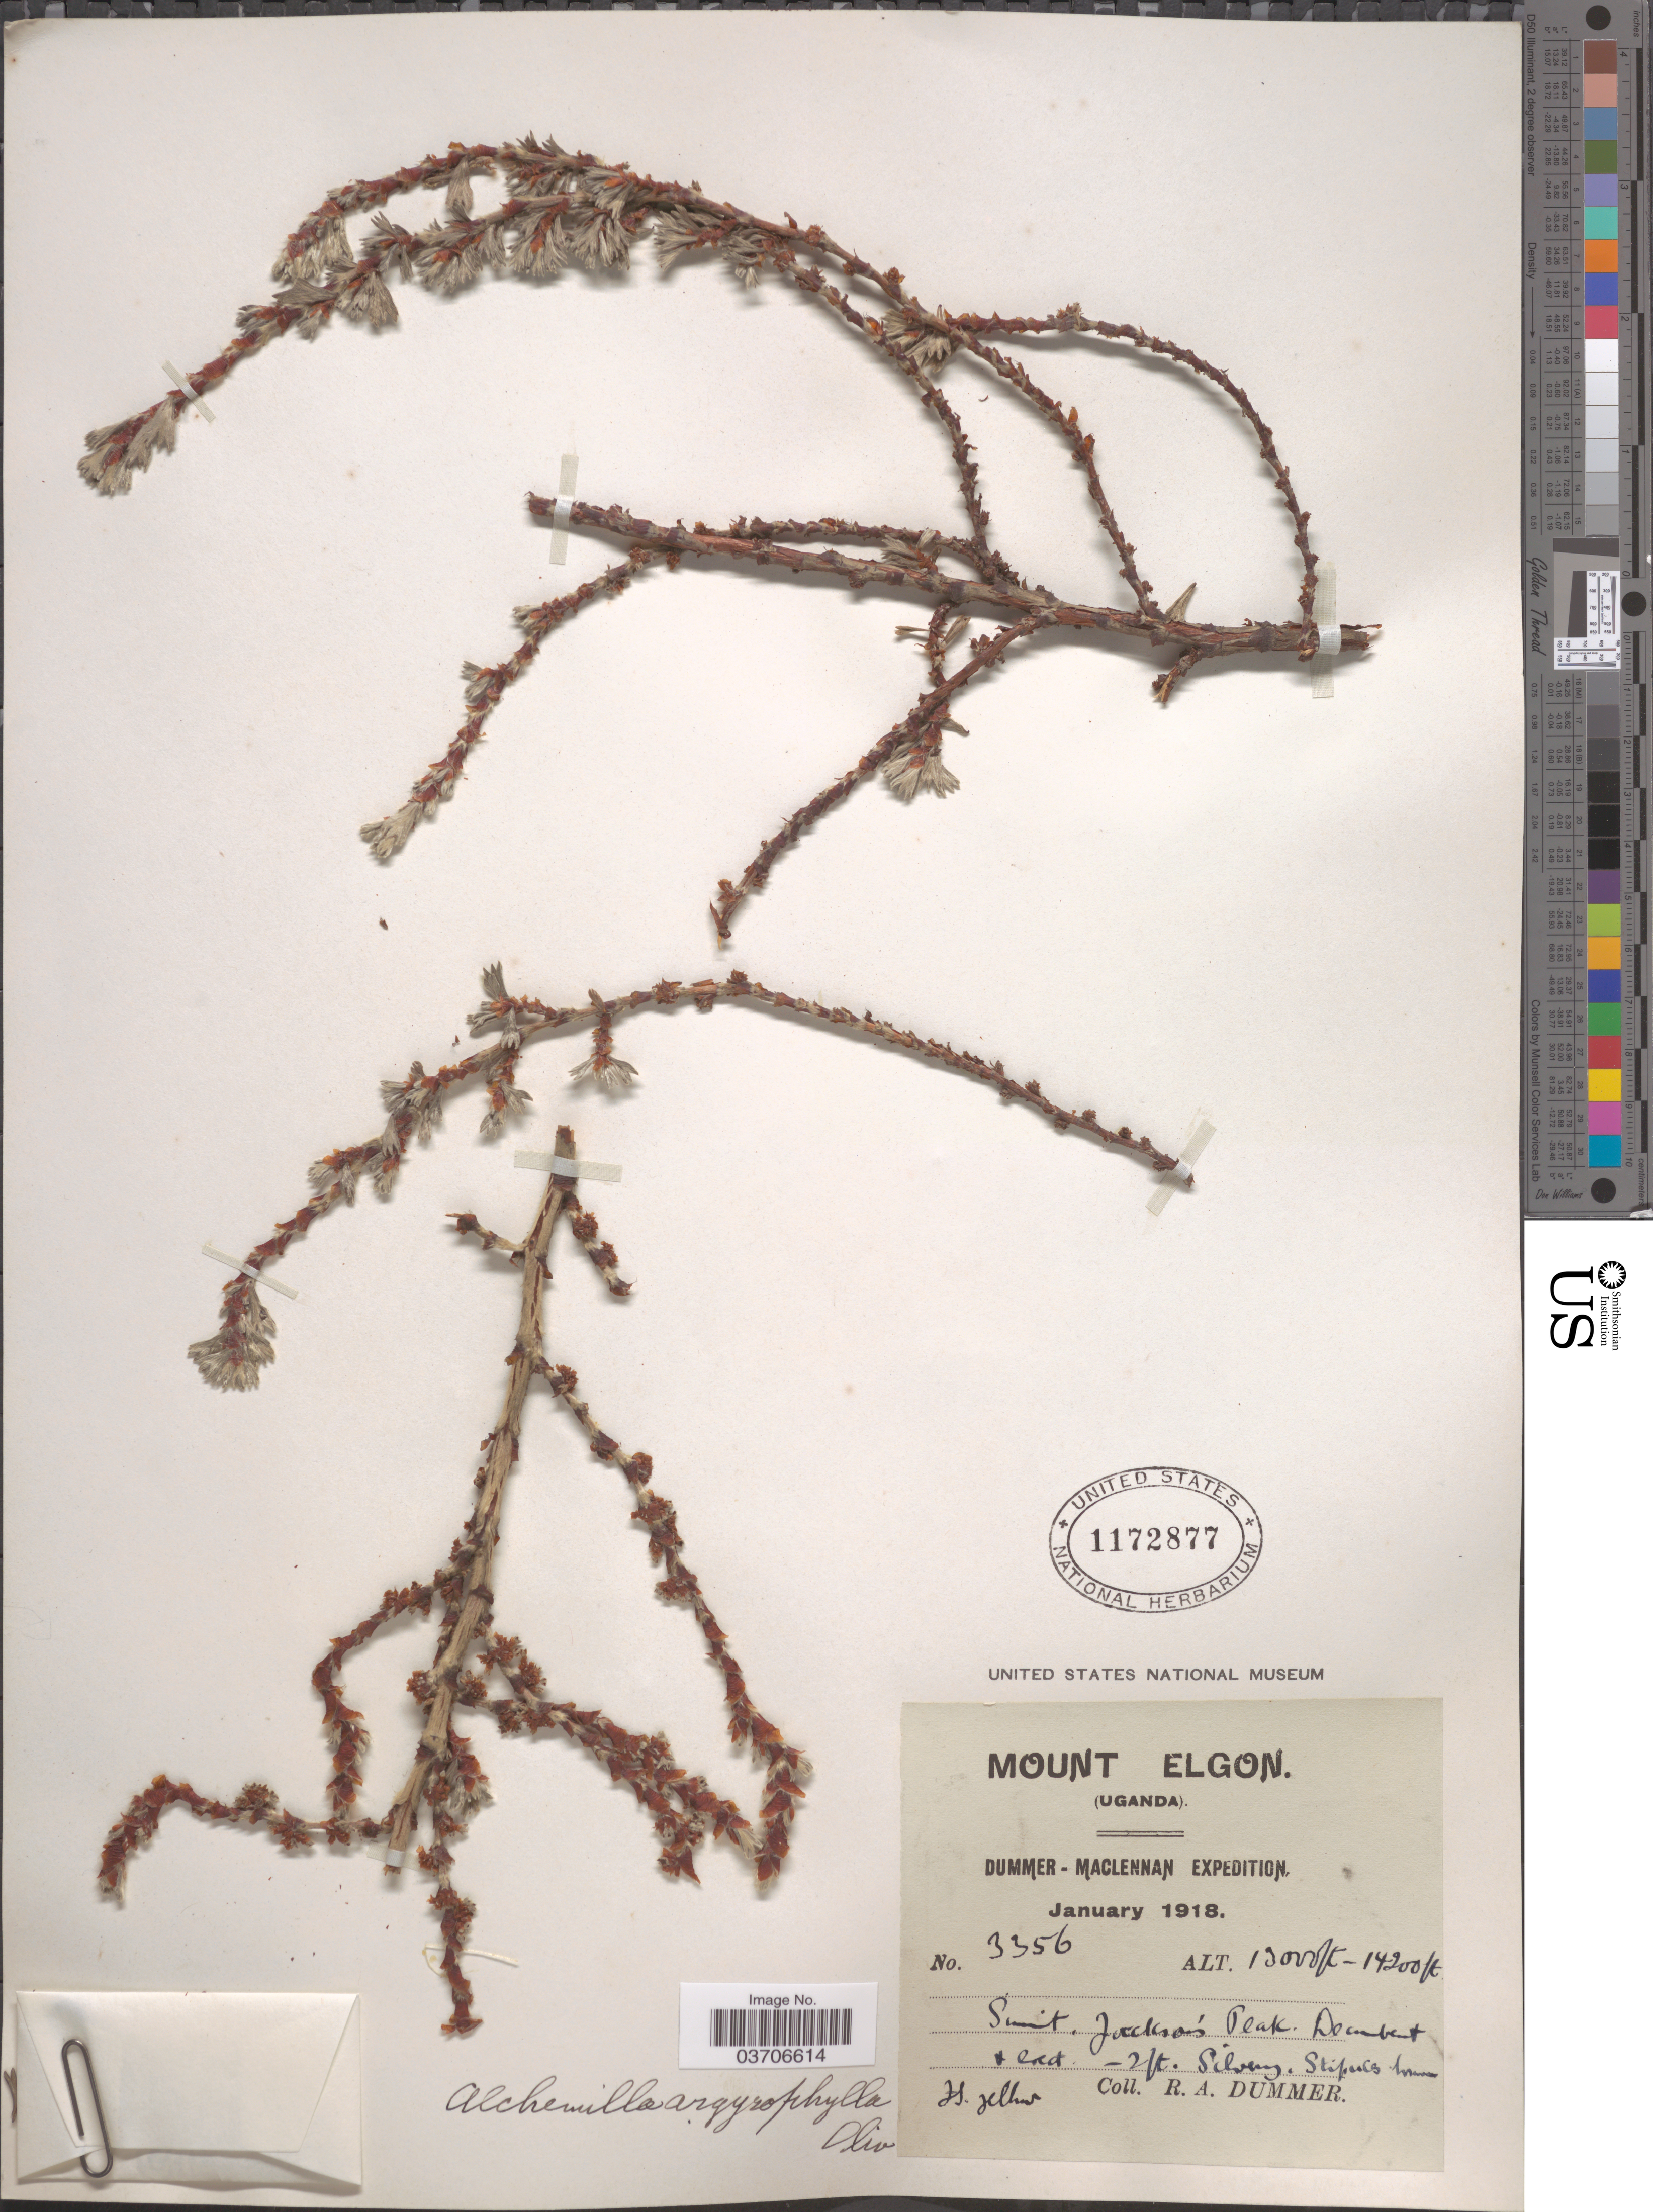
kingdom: Plantae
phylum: Tracheophyta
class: Magnoliopsida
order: Rosales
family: Rosaceae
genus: Alchemilla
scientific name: Alchemilla argyrophylla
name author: Oliv.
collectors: R. Dümmer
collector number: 3356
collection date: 1918-01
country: Uganda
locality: Mount Elgon. Summit, Jackson's Peak.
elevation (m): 3962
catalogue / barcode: US 1172877